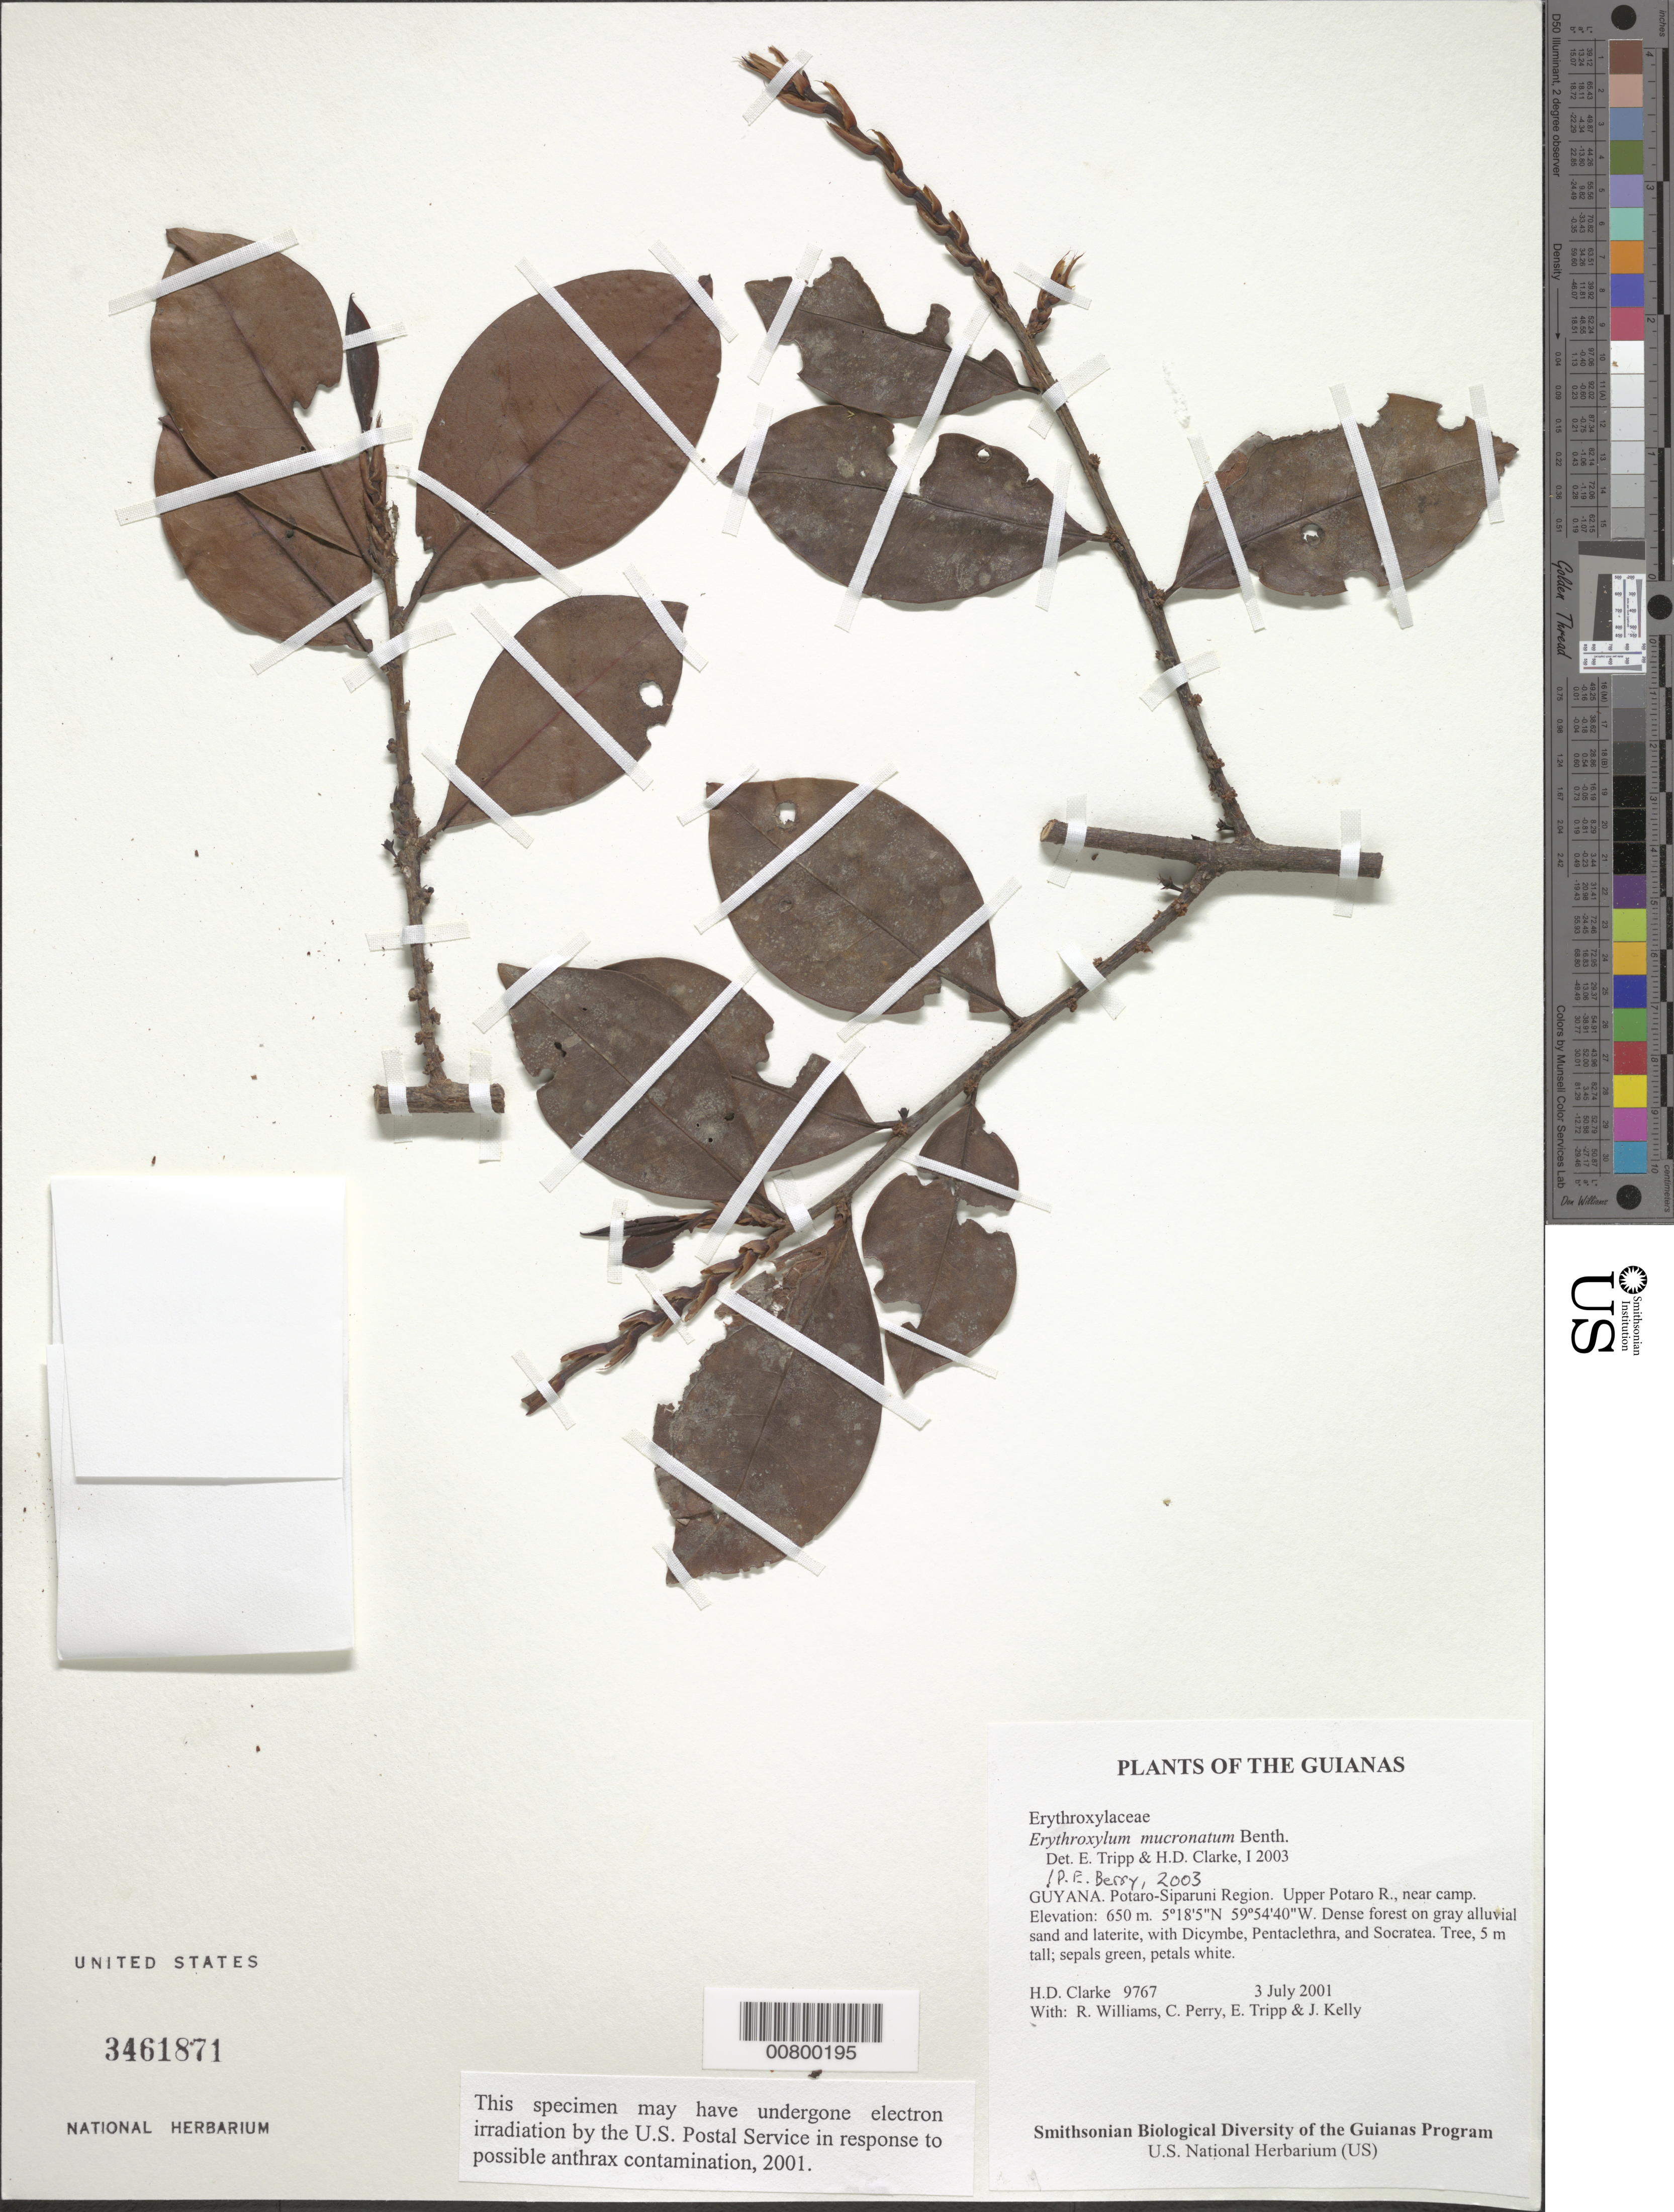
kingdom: Plantae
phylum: Tracheophyta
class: Magnoliopsida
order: Malpighiales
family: Erythroxylaceae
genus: Erythroxylum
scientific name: Erythroxylum mucronatum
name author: Benth.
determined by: Berry, P. E., (WIS), University of Wisconsin - Madison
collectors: H. D. Clarke, R. Williams, C. Perry, E. Tripp & J. Kelly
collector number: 9767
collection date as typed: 3 July 2001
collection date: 2001-07-03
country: Guyana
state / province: Potaro-Siparuni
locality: Upper Potaro R., near camp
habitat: Dense forest on gray alluvial sand and laterite, with Dicymbe, Pentaclethra, and Socratea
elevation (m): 650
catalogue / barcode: US 3461871